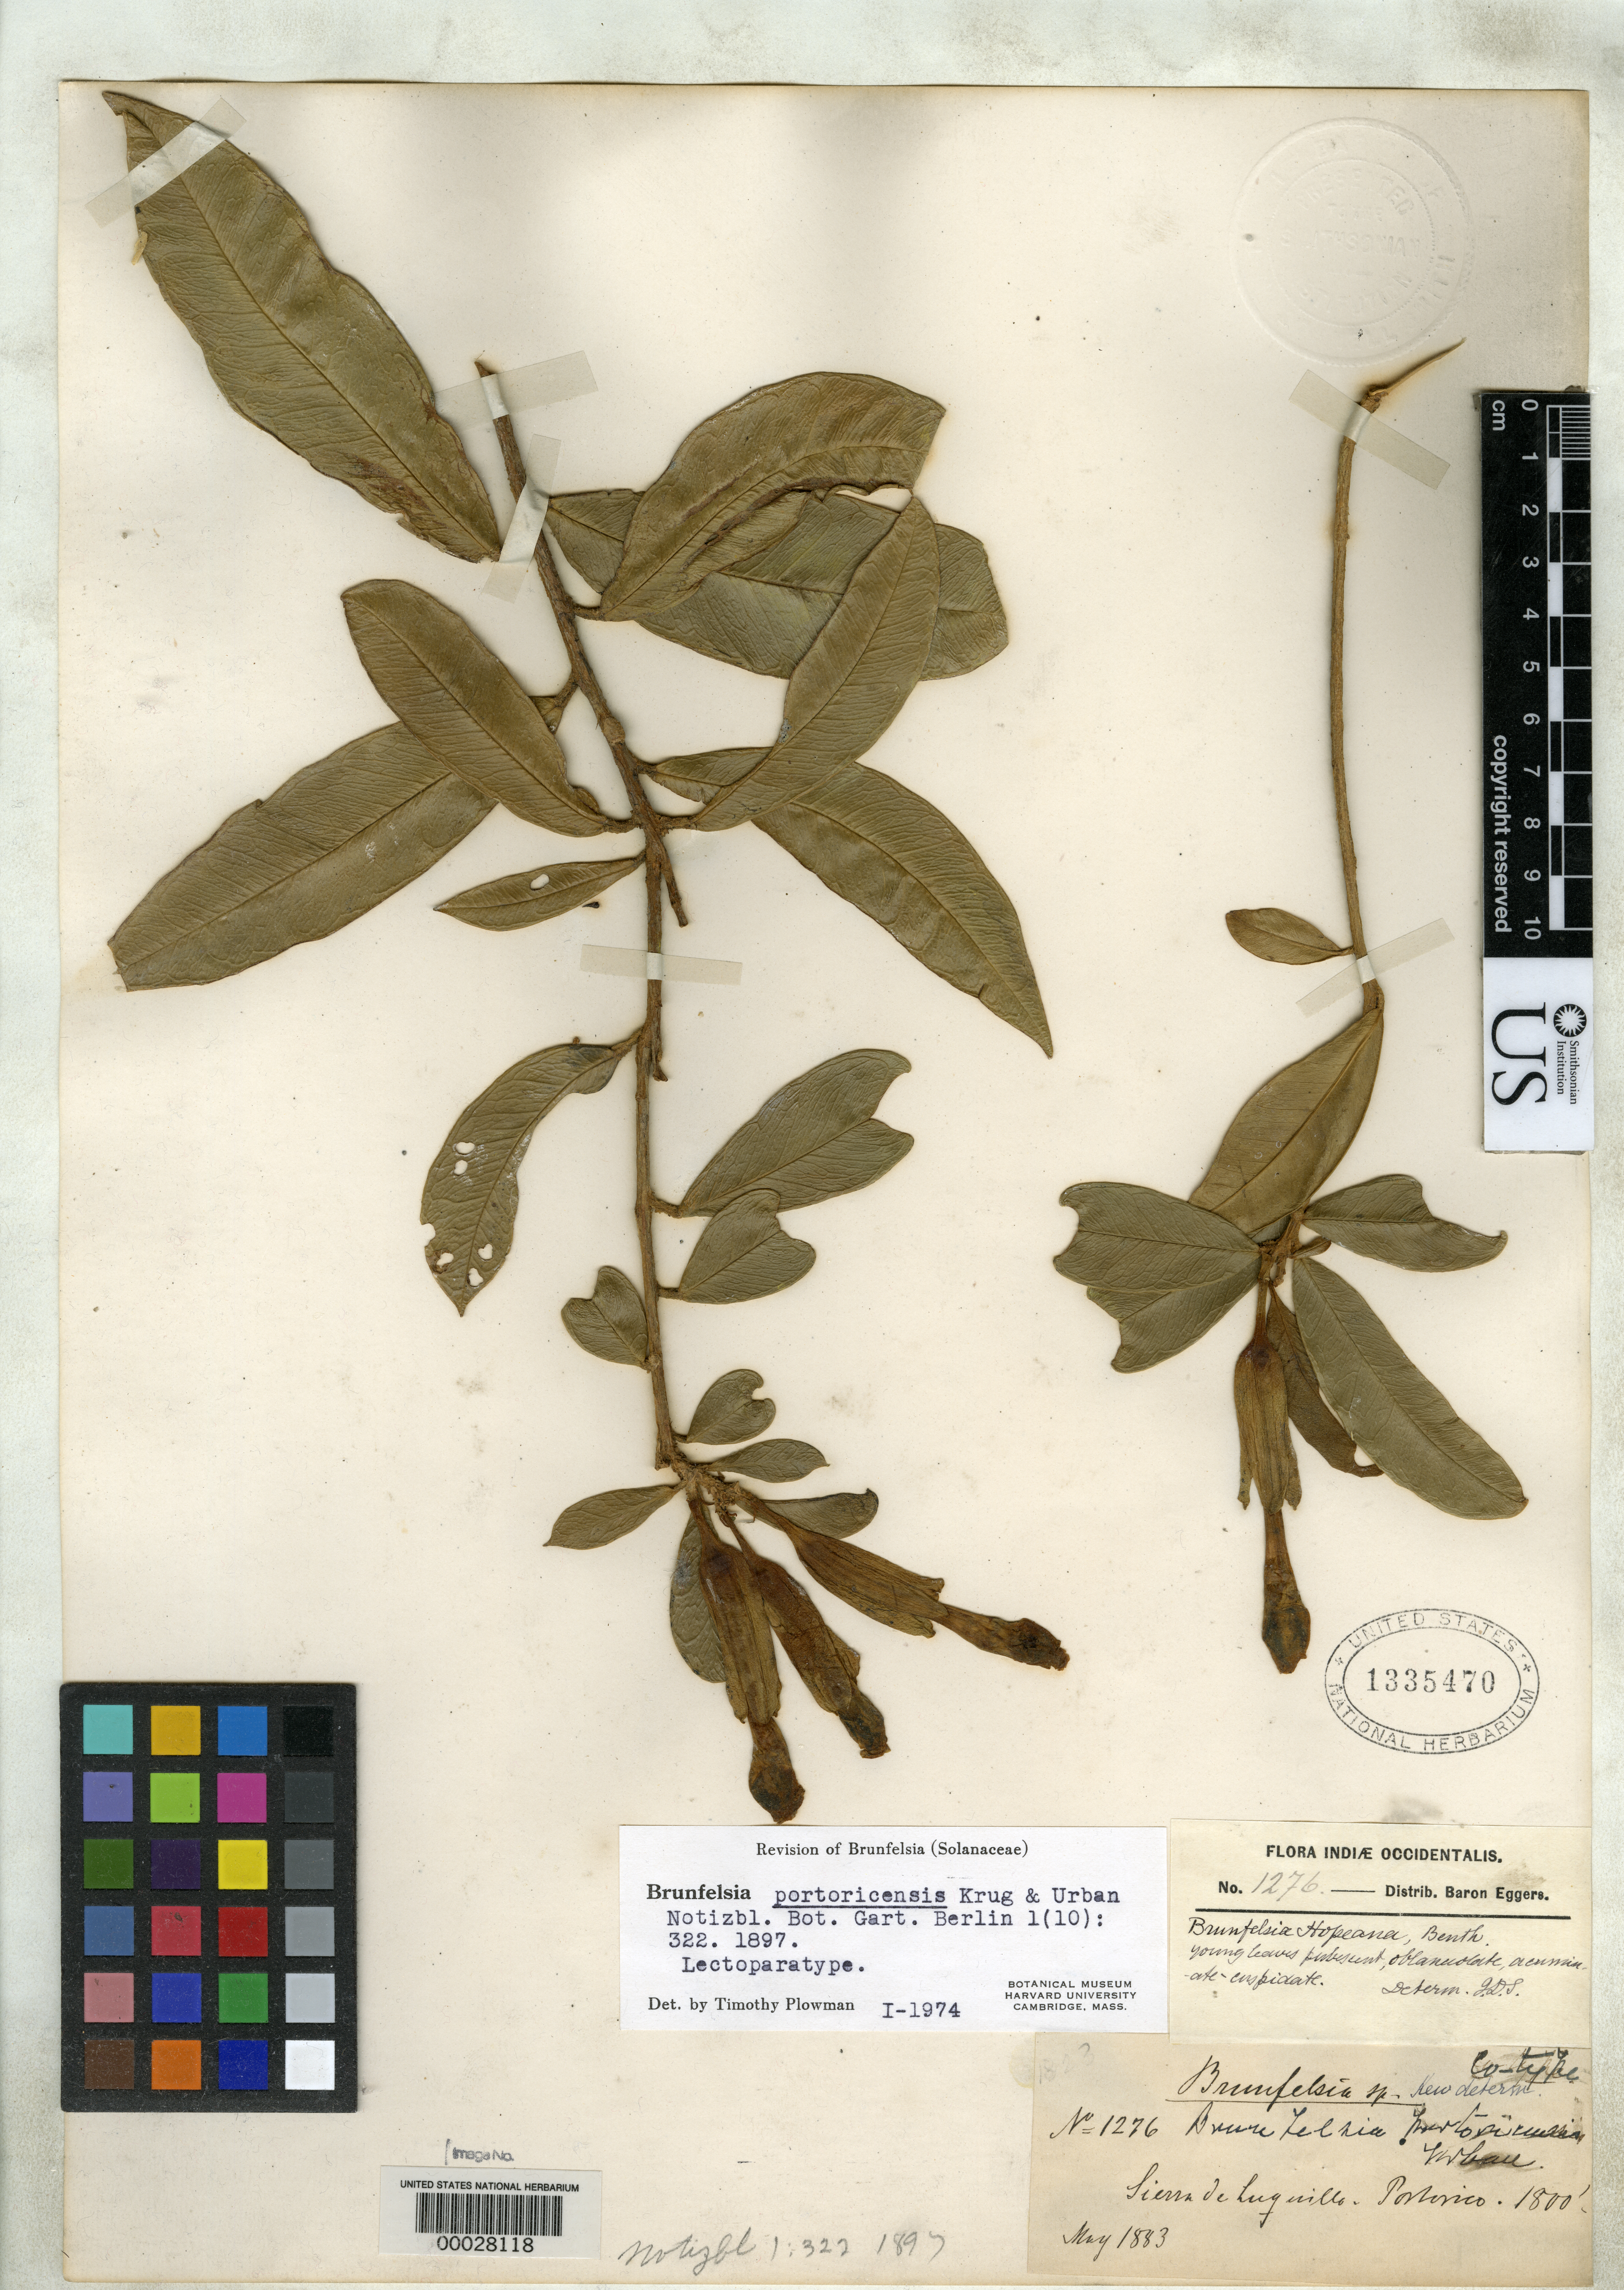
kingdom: Plantae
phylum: Tracheophyta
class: Magnoliopsida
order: Solanales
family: Solanaceae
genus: Brunfelsia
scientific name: Brunfelsia portoricensis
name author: Krug & Urb.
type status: Isosyntype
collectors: H. F. A. von Eggers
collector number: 1276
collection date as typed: May 1883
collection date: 1883-05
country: Puerto Rico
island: Greater Antilles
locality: Sierra de Luquillo.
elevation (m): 549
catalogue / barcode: US 1335470